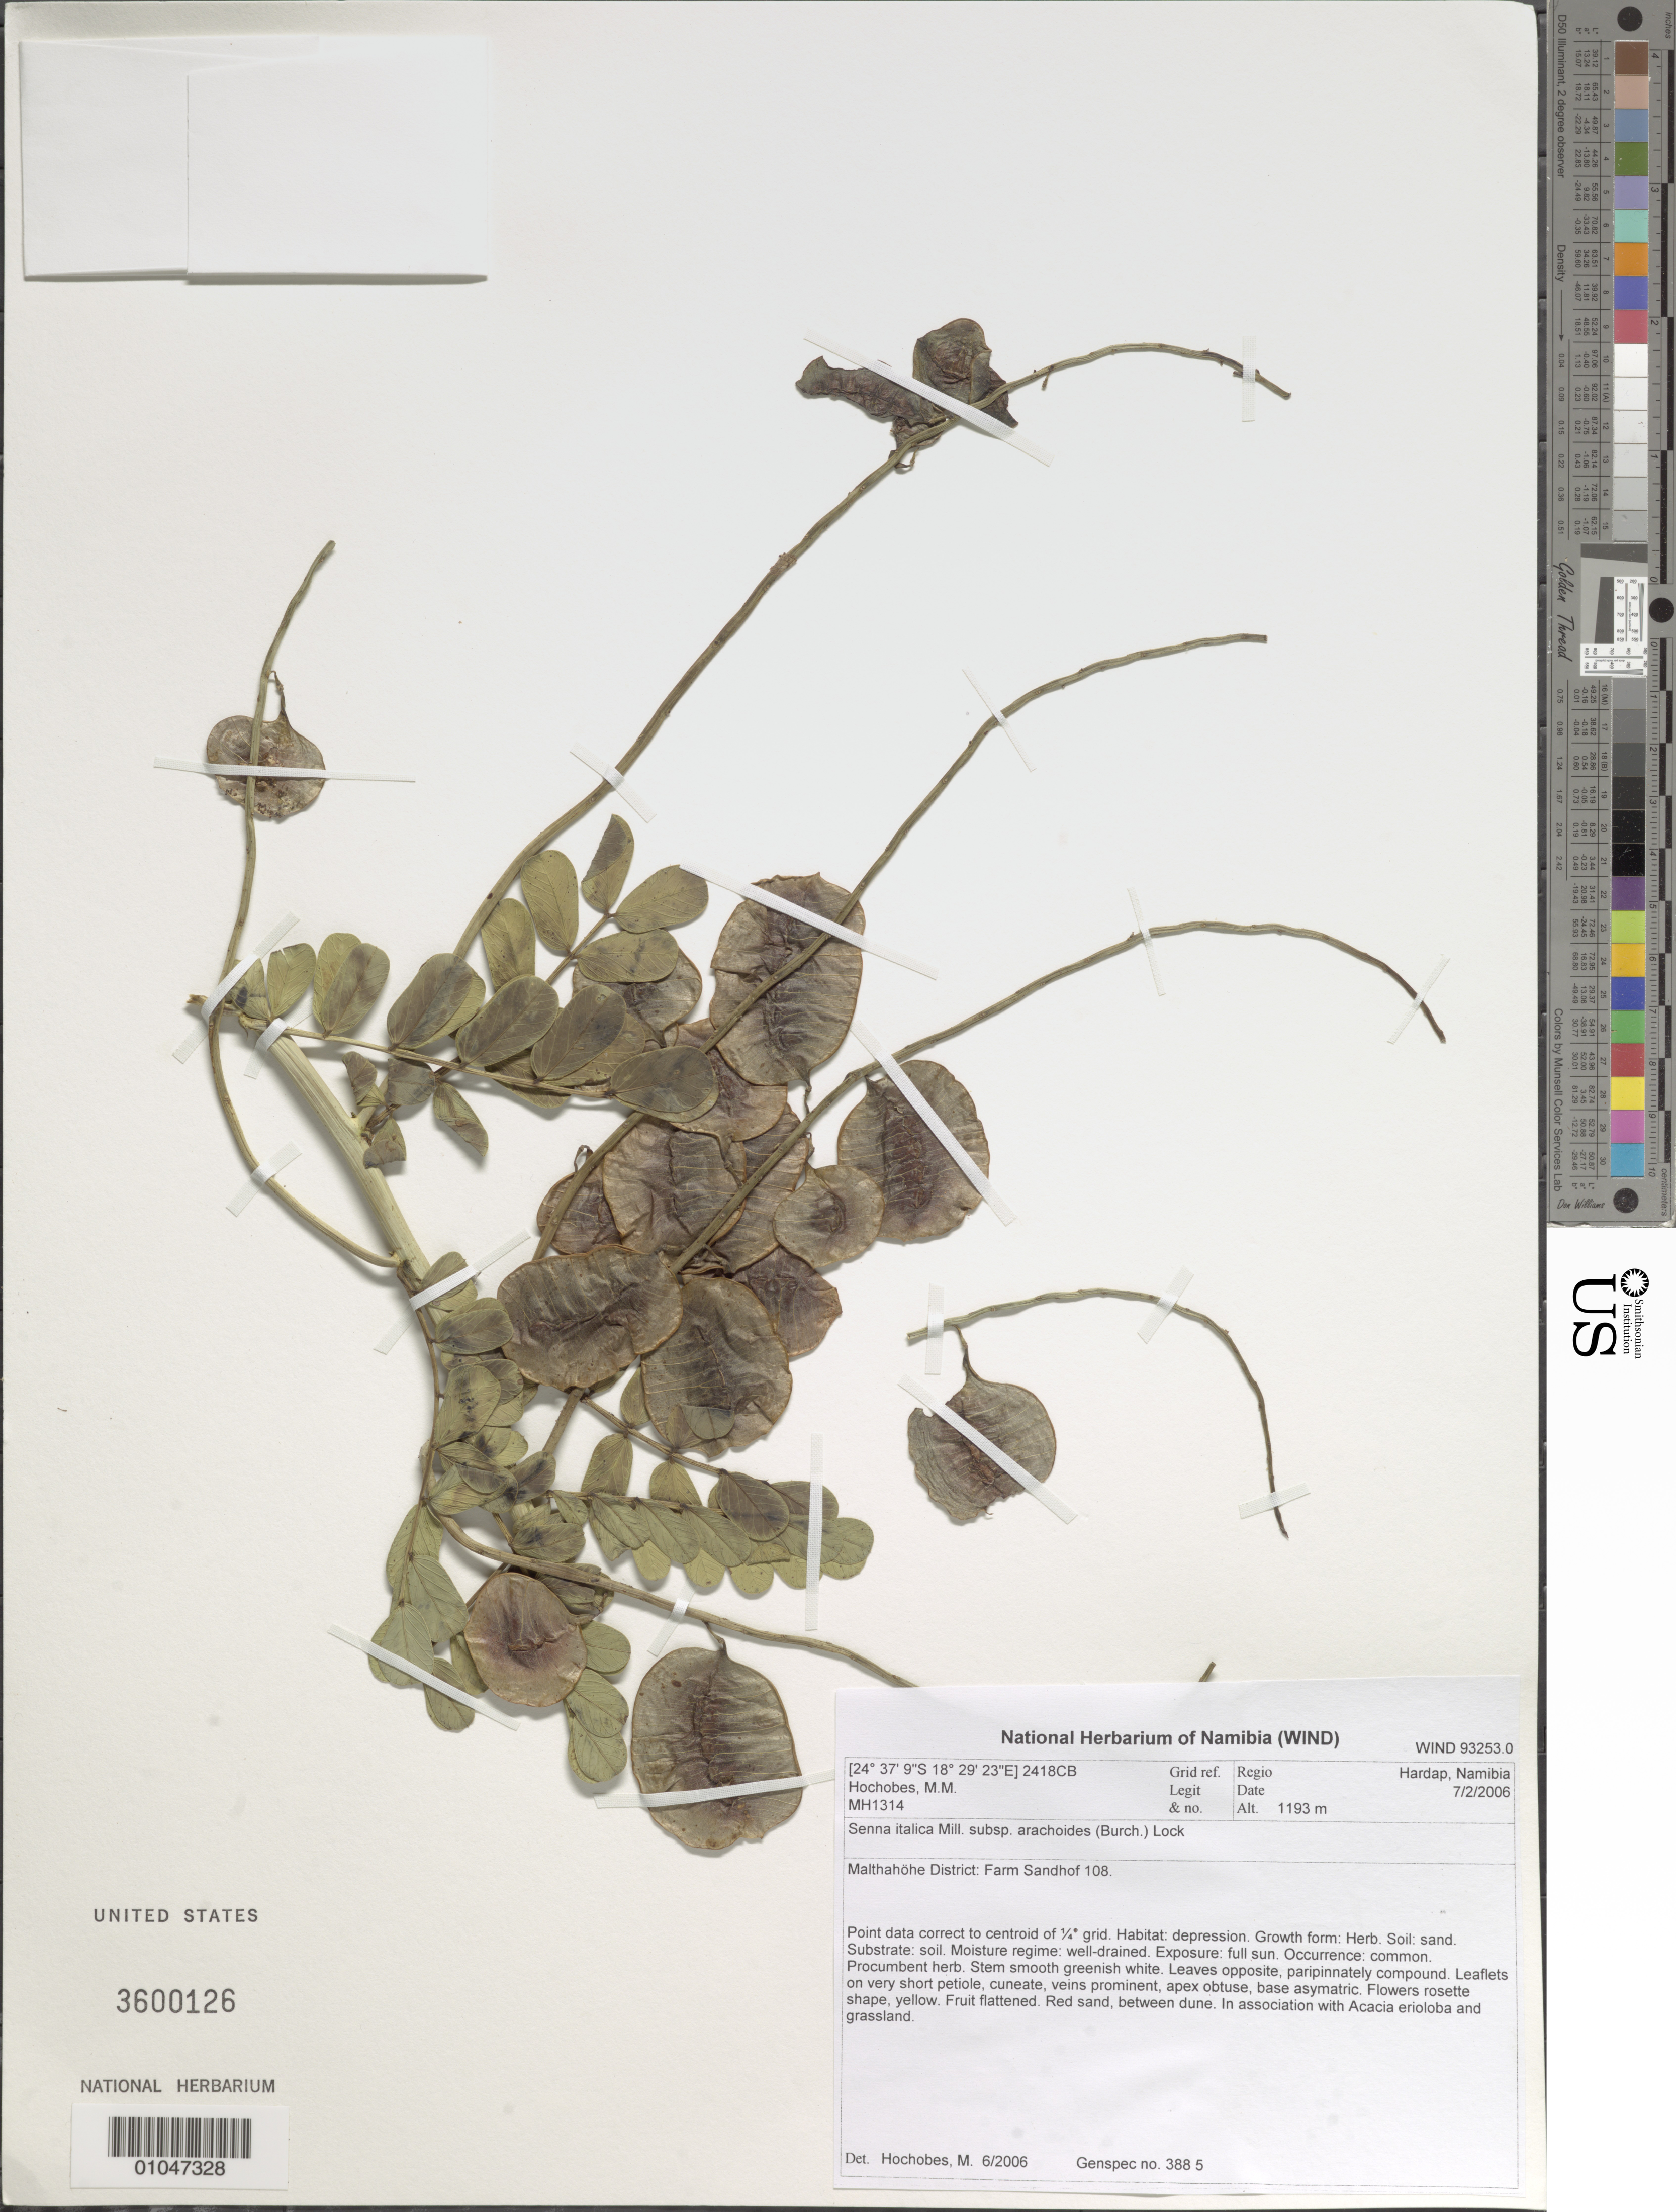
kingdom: Plantae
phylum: Tracheophyta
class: Magnoliopsida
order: Fabales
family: Fabaceae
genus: Senna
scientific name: Senna italica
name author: Mill.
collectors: M. Hochobes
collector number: MH1314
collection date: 2006-02-07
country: Namibia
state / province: Hardap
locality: Malthahohe District, Farm Sandhof 108.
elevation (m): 1193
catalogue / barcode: US 3600126